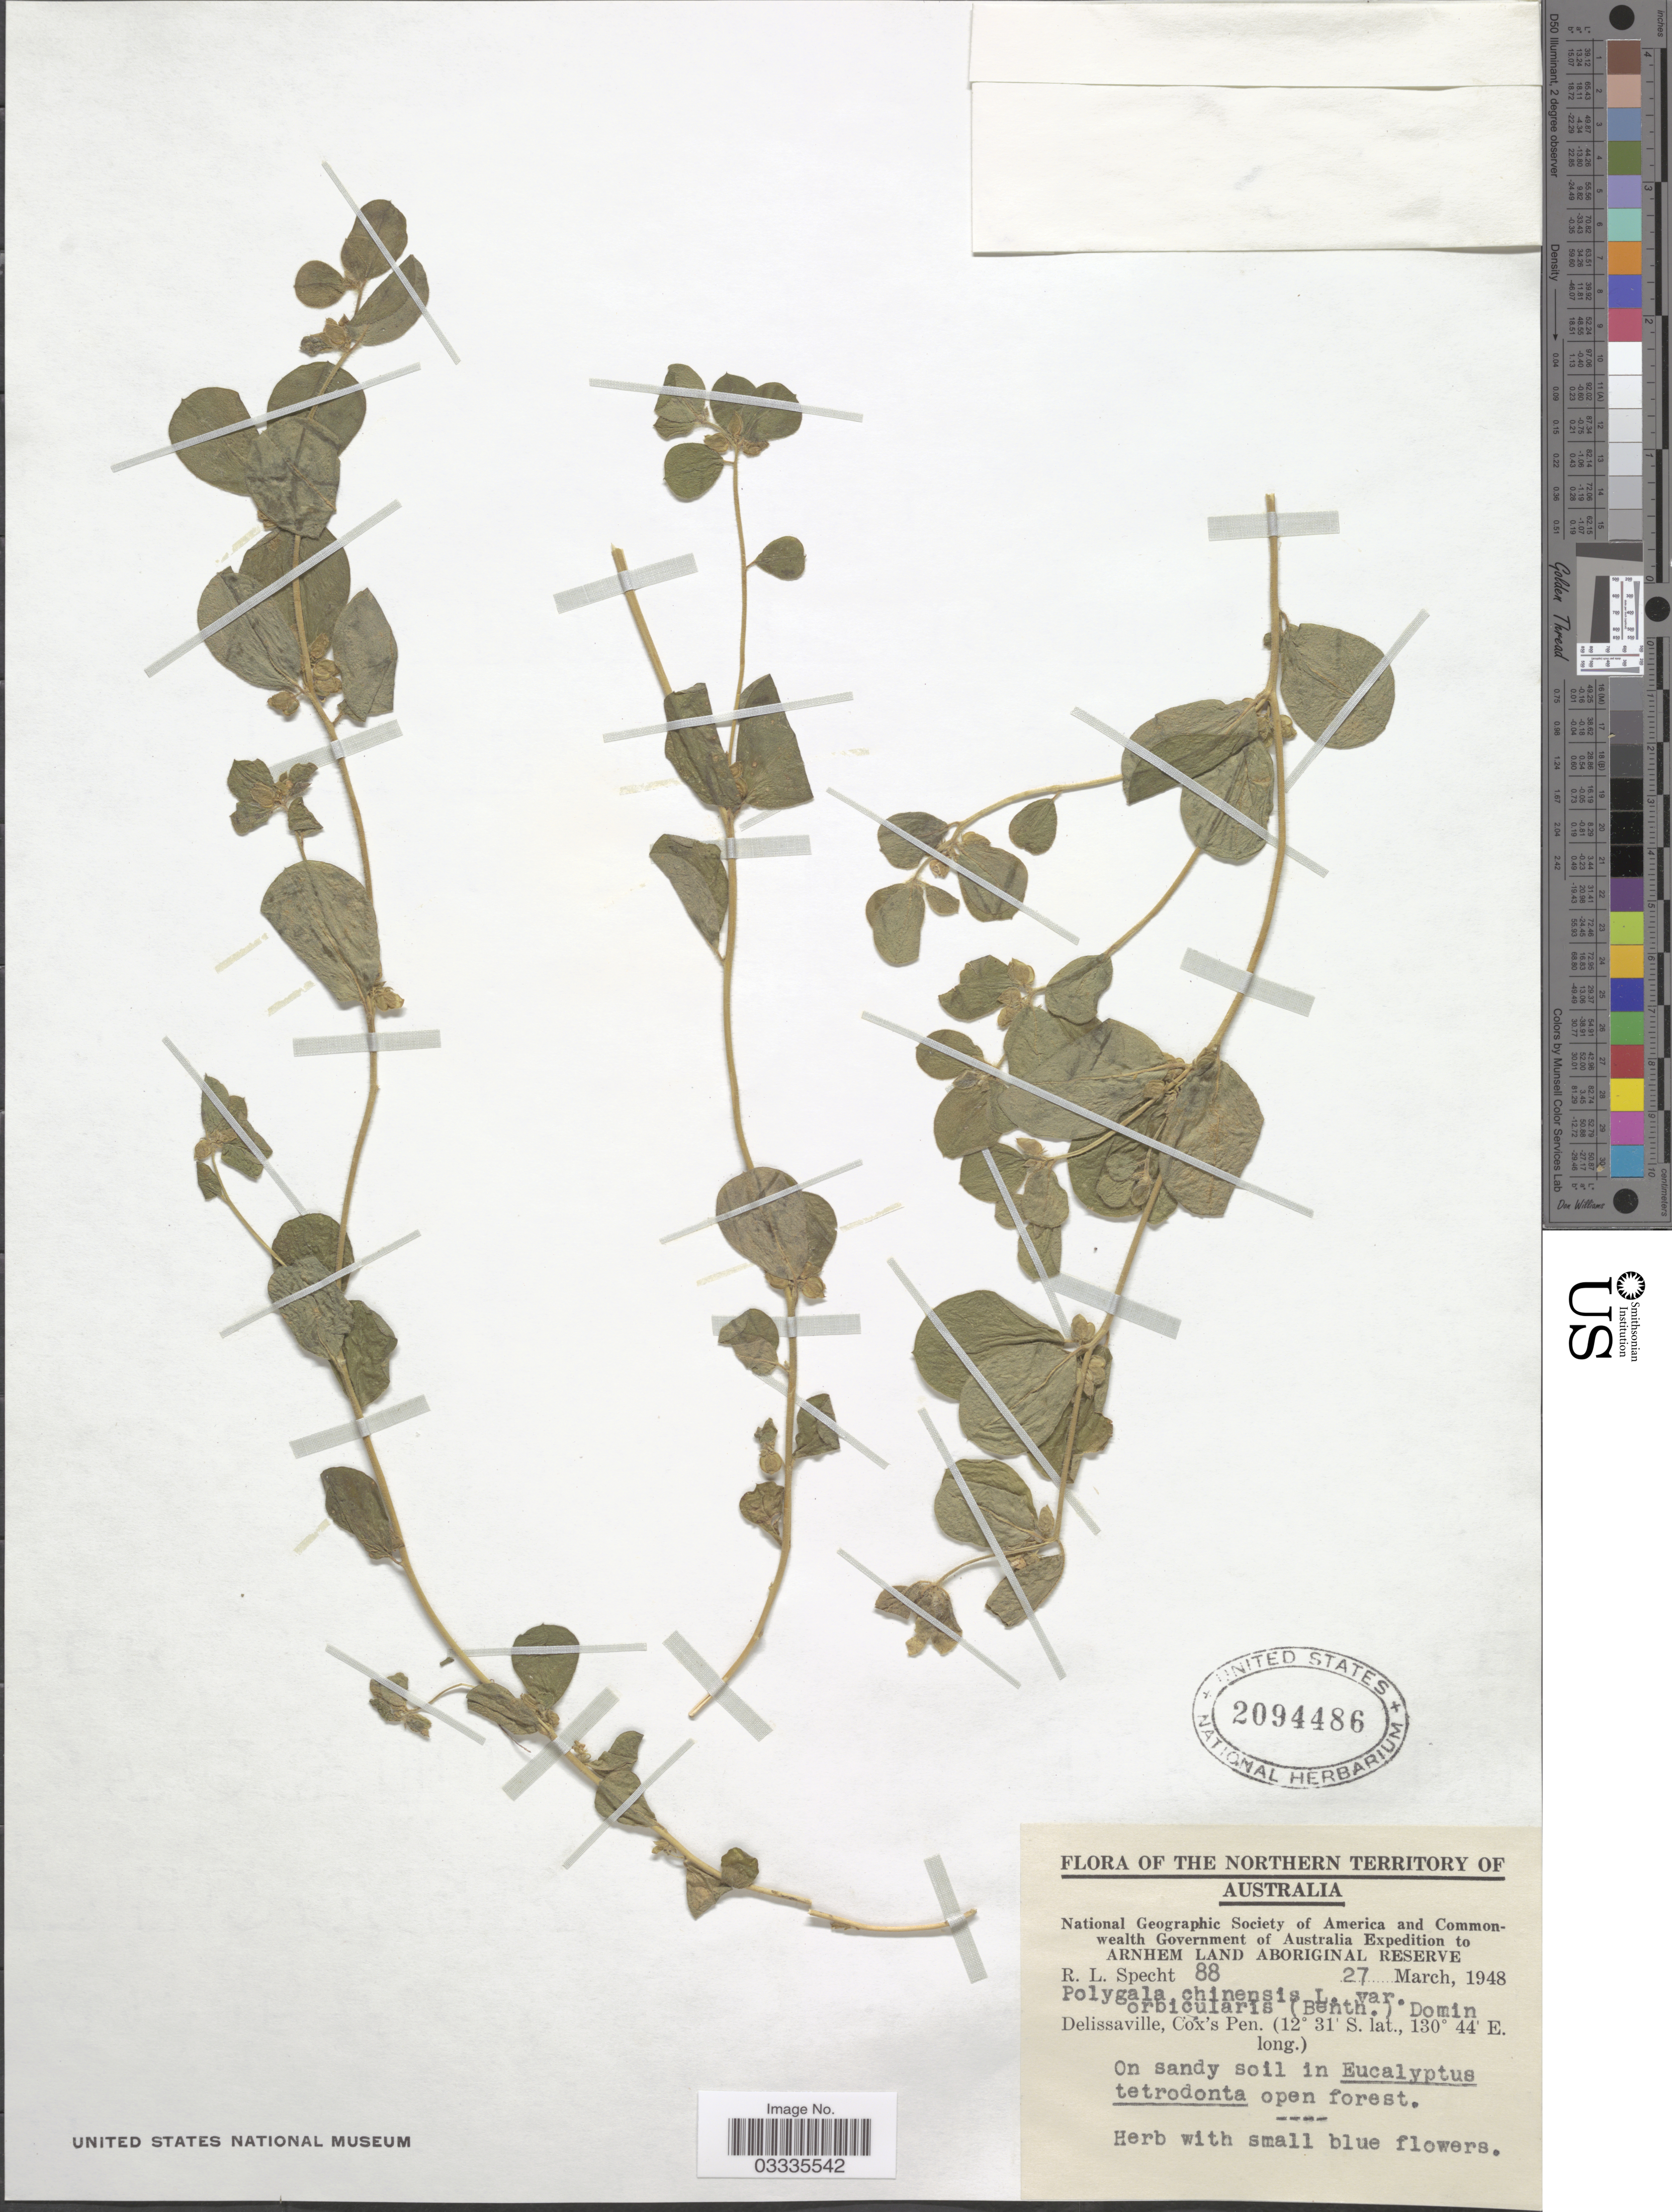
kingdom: Plantae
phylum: Tracheophyta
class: Magnoliopsida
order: Fabales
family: Polygalaceae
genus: Polygala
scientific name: Polygala chinensis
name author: L.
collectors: R. L. Specht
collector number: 88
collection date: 1948-03-17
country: Australia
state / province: Northern Territory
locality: Arnhem Land Aboriginal Reserve. Delissaville, Cox's Pen.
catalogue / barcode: US 2094486